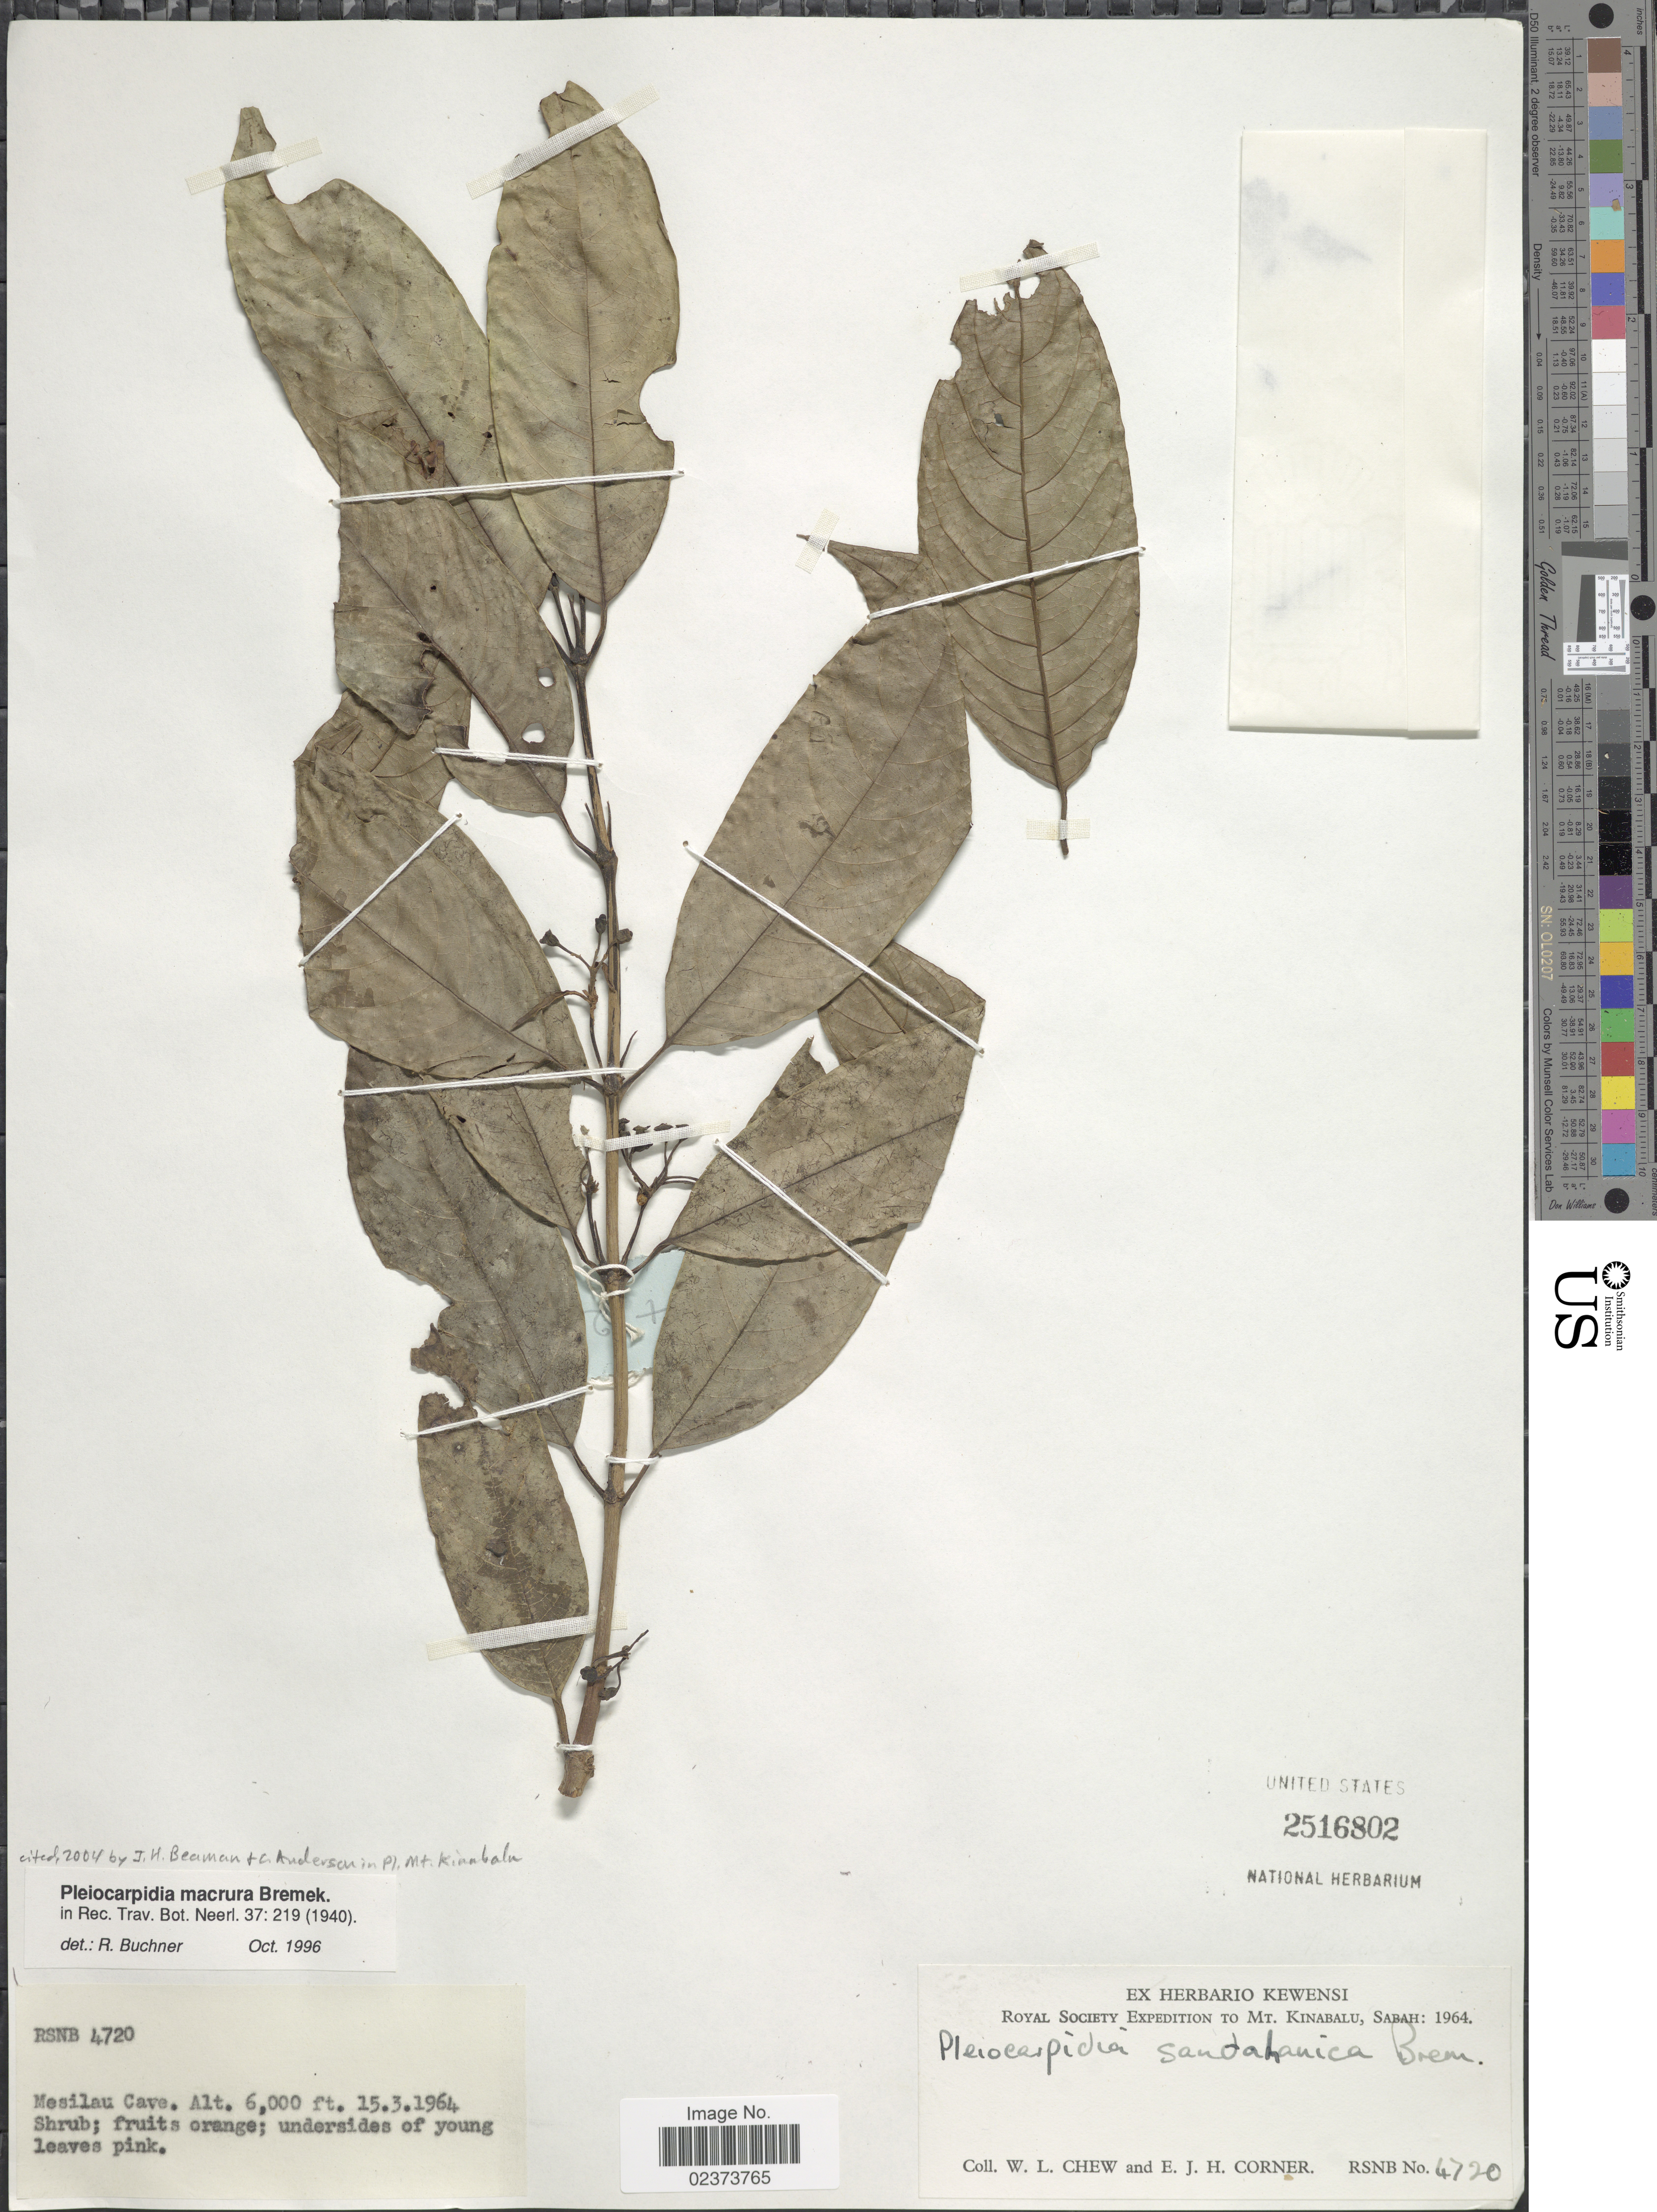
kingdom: Plantae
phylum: Tracheophyta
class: Magnoliopsida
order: Gentianales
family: Rubiaceae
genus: Pleiocarpidia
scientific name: Pleiocarpidia macrura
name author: Bremek.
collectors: W. Chew & E. Corner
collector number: RSNB 4720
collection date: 1964-03-15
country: Malaysia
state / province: Sabah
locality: Mesilau Cave. Mt. Kinabalu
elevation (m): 1829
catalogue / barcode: US 2516802